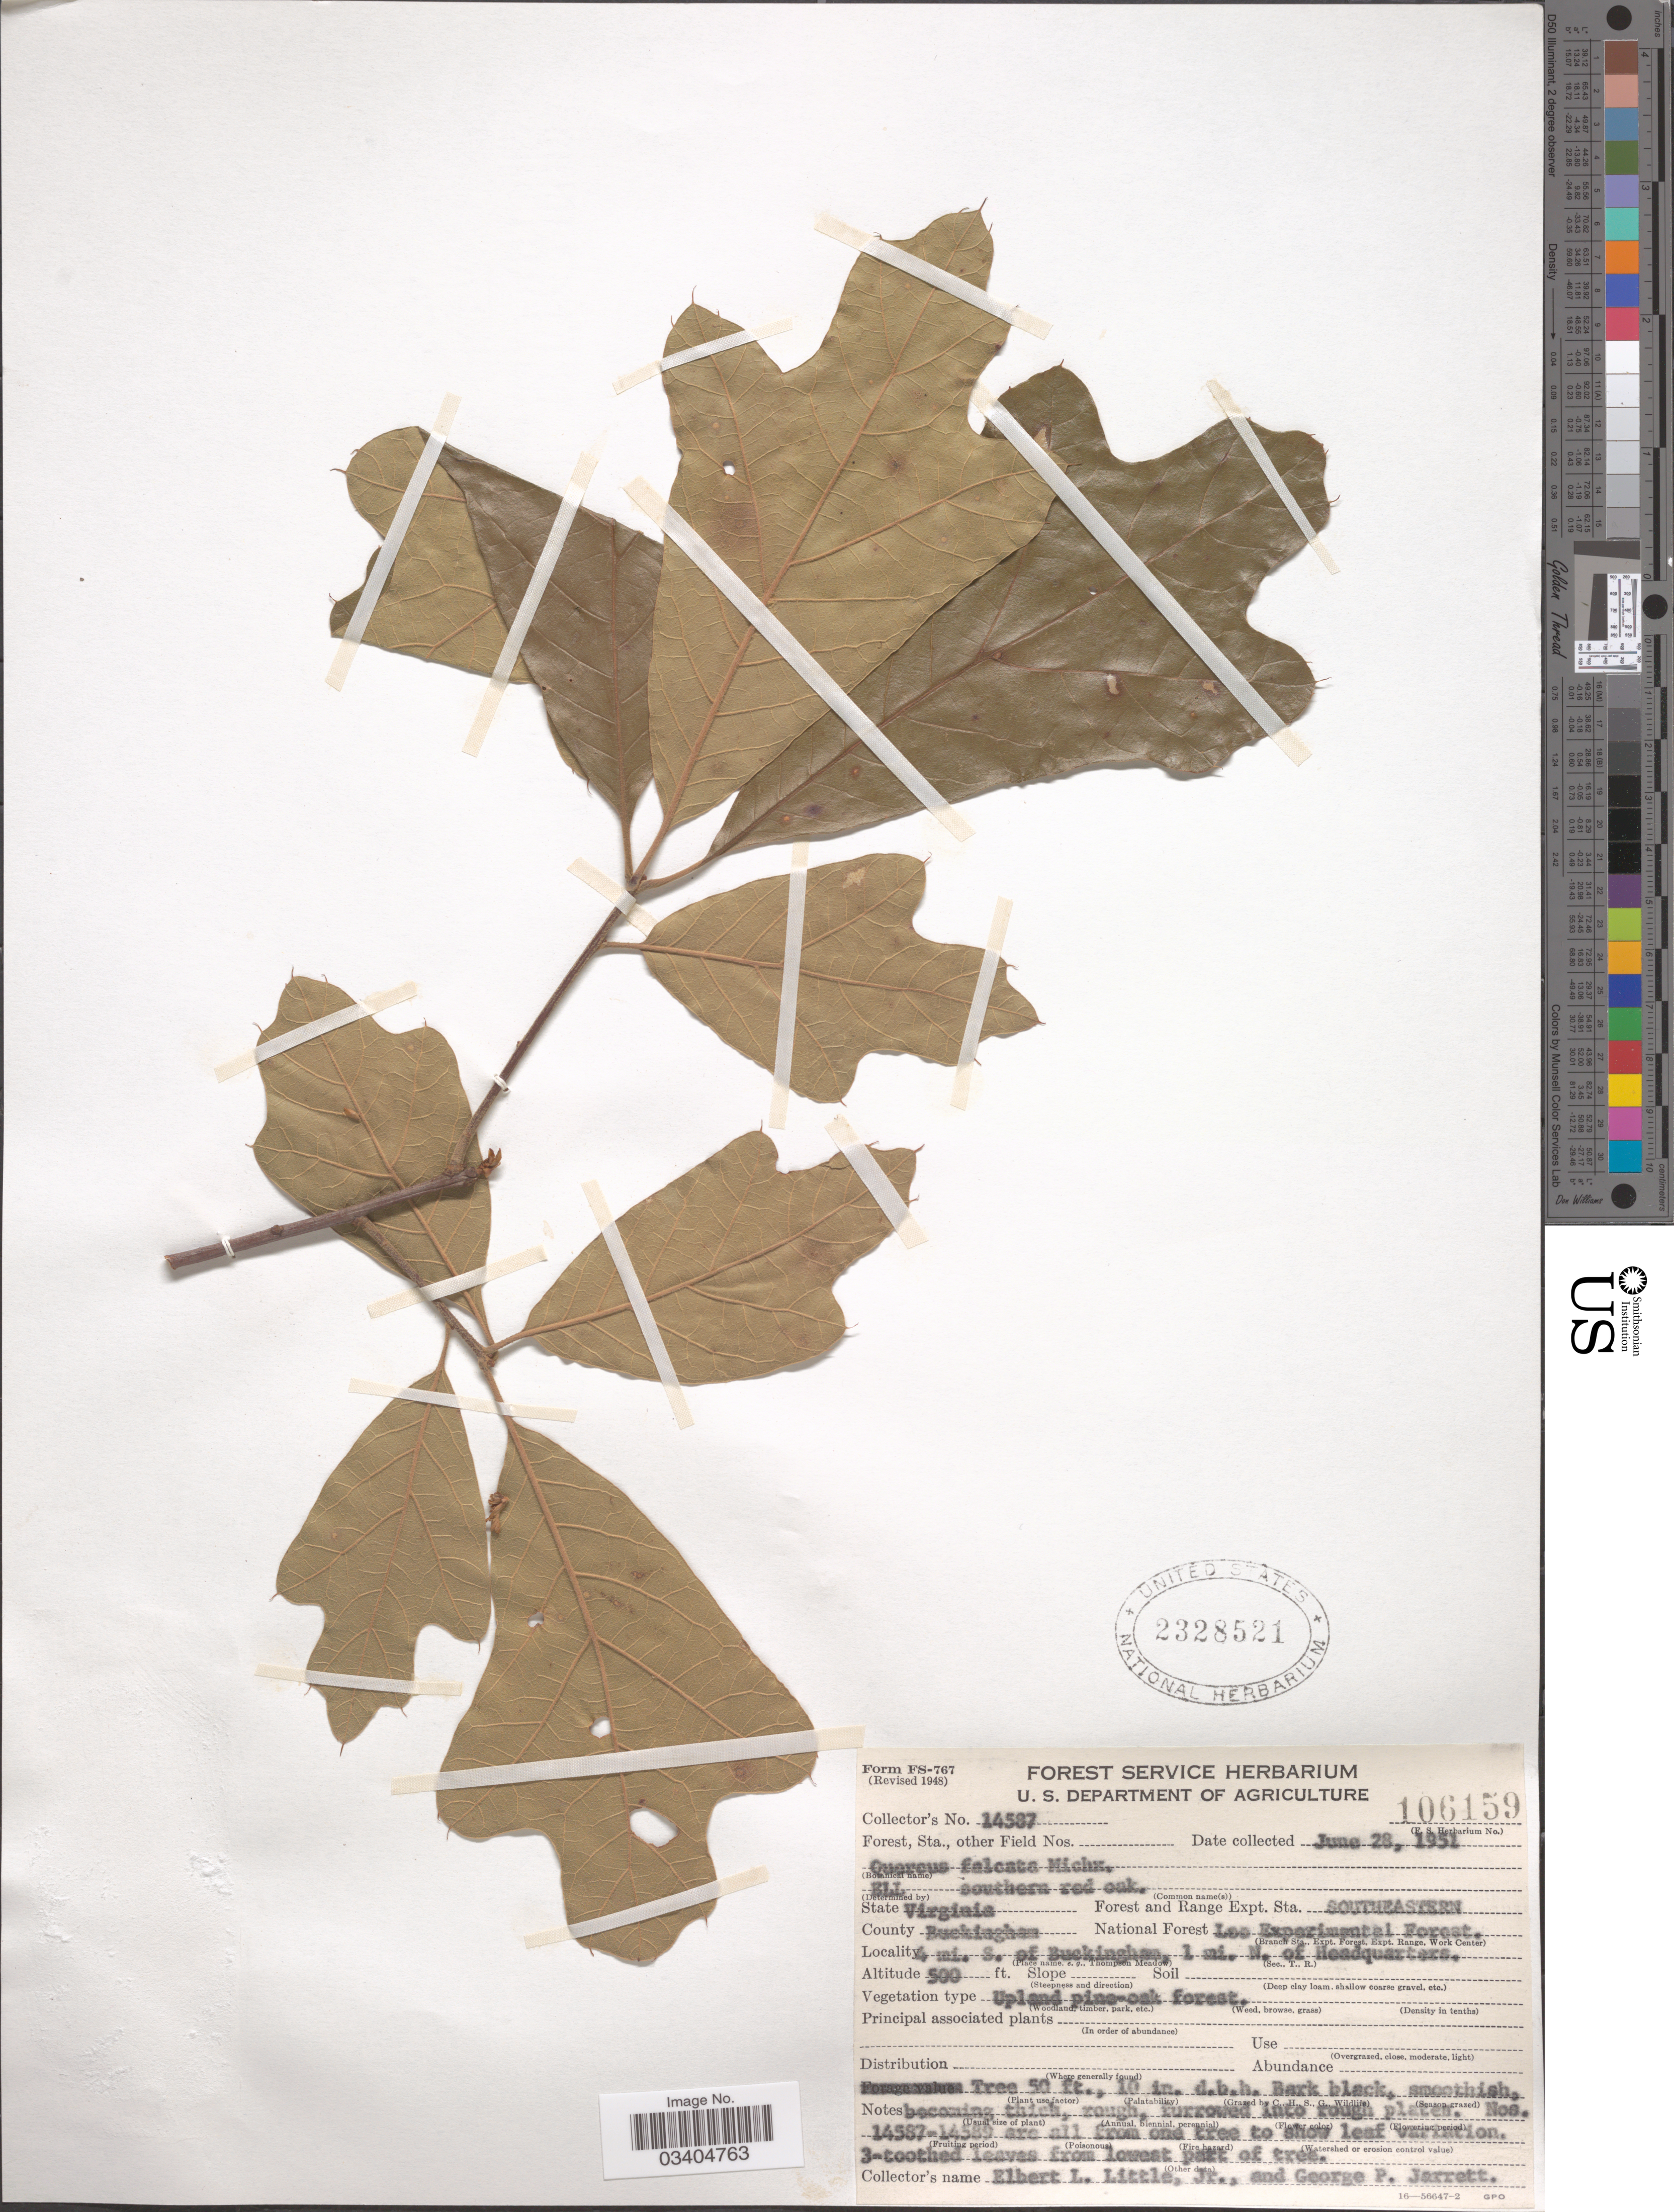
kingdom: Plantae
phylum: Tracheophyta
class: Magnoliopsida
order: Fagales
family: Fagaceae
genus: Quercus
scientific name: Quercus falcata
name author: Michx.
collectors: E. L. Little & G. Jarrett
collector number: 14587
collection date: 1951-06-28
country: United States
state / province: Virginia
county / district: Buckingham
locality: Forest and Range Expt. Sta. Southeastern. County Buckingham. National Forest Lee Experimental Forest. 4 mi. S. of Buckingham, 1 mi. N of Headquarters.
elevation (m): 152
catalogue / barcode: US 2328521